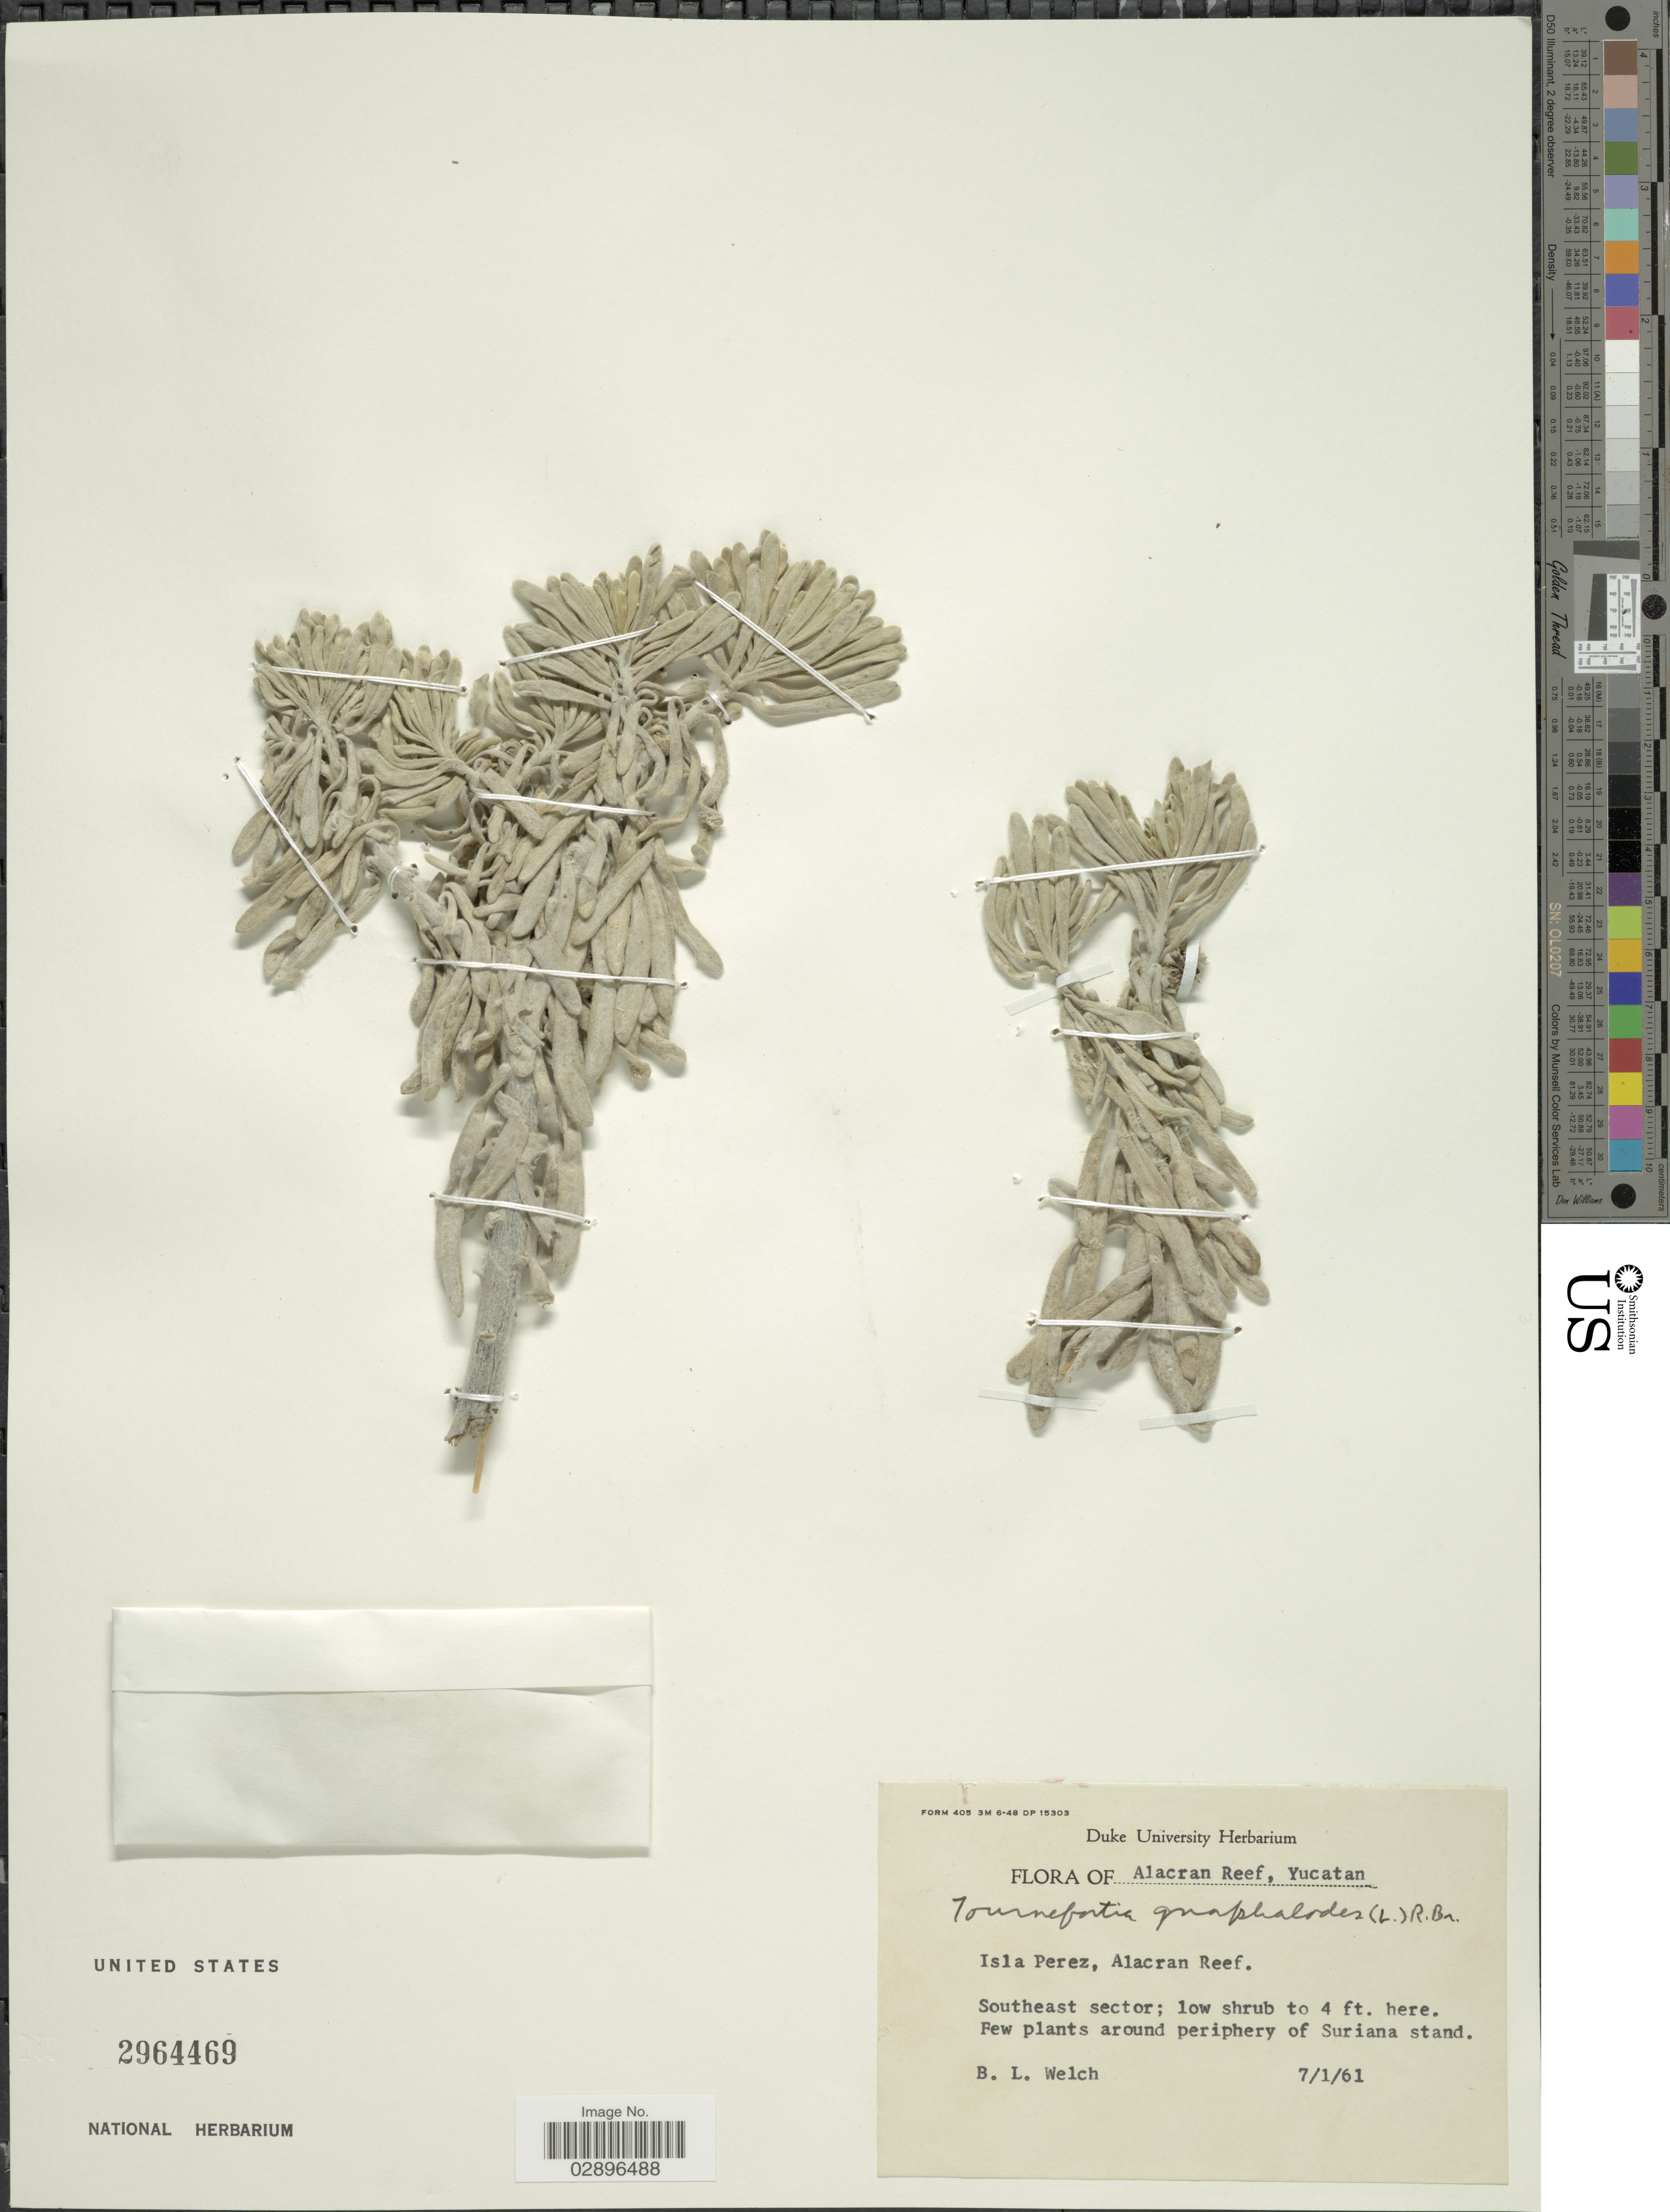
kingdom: Plantae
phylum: Tracheophyta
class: Magnoliopsida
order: Boraginales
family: Heliotropiaceae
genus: Tournefortia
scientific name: Tournefortia gnaphalodes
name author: (L.) R. Br.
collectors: B. L. Welch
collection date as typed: Transcribed d/m/y: 7/1/61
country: Mexico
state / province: Yucatán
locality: Alacran Reef. Isla Perez, Alacran Reef. Southeast sector.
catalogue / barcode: US 2964469